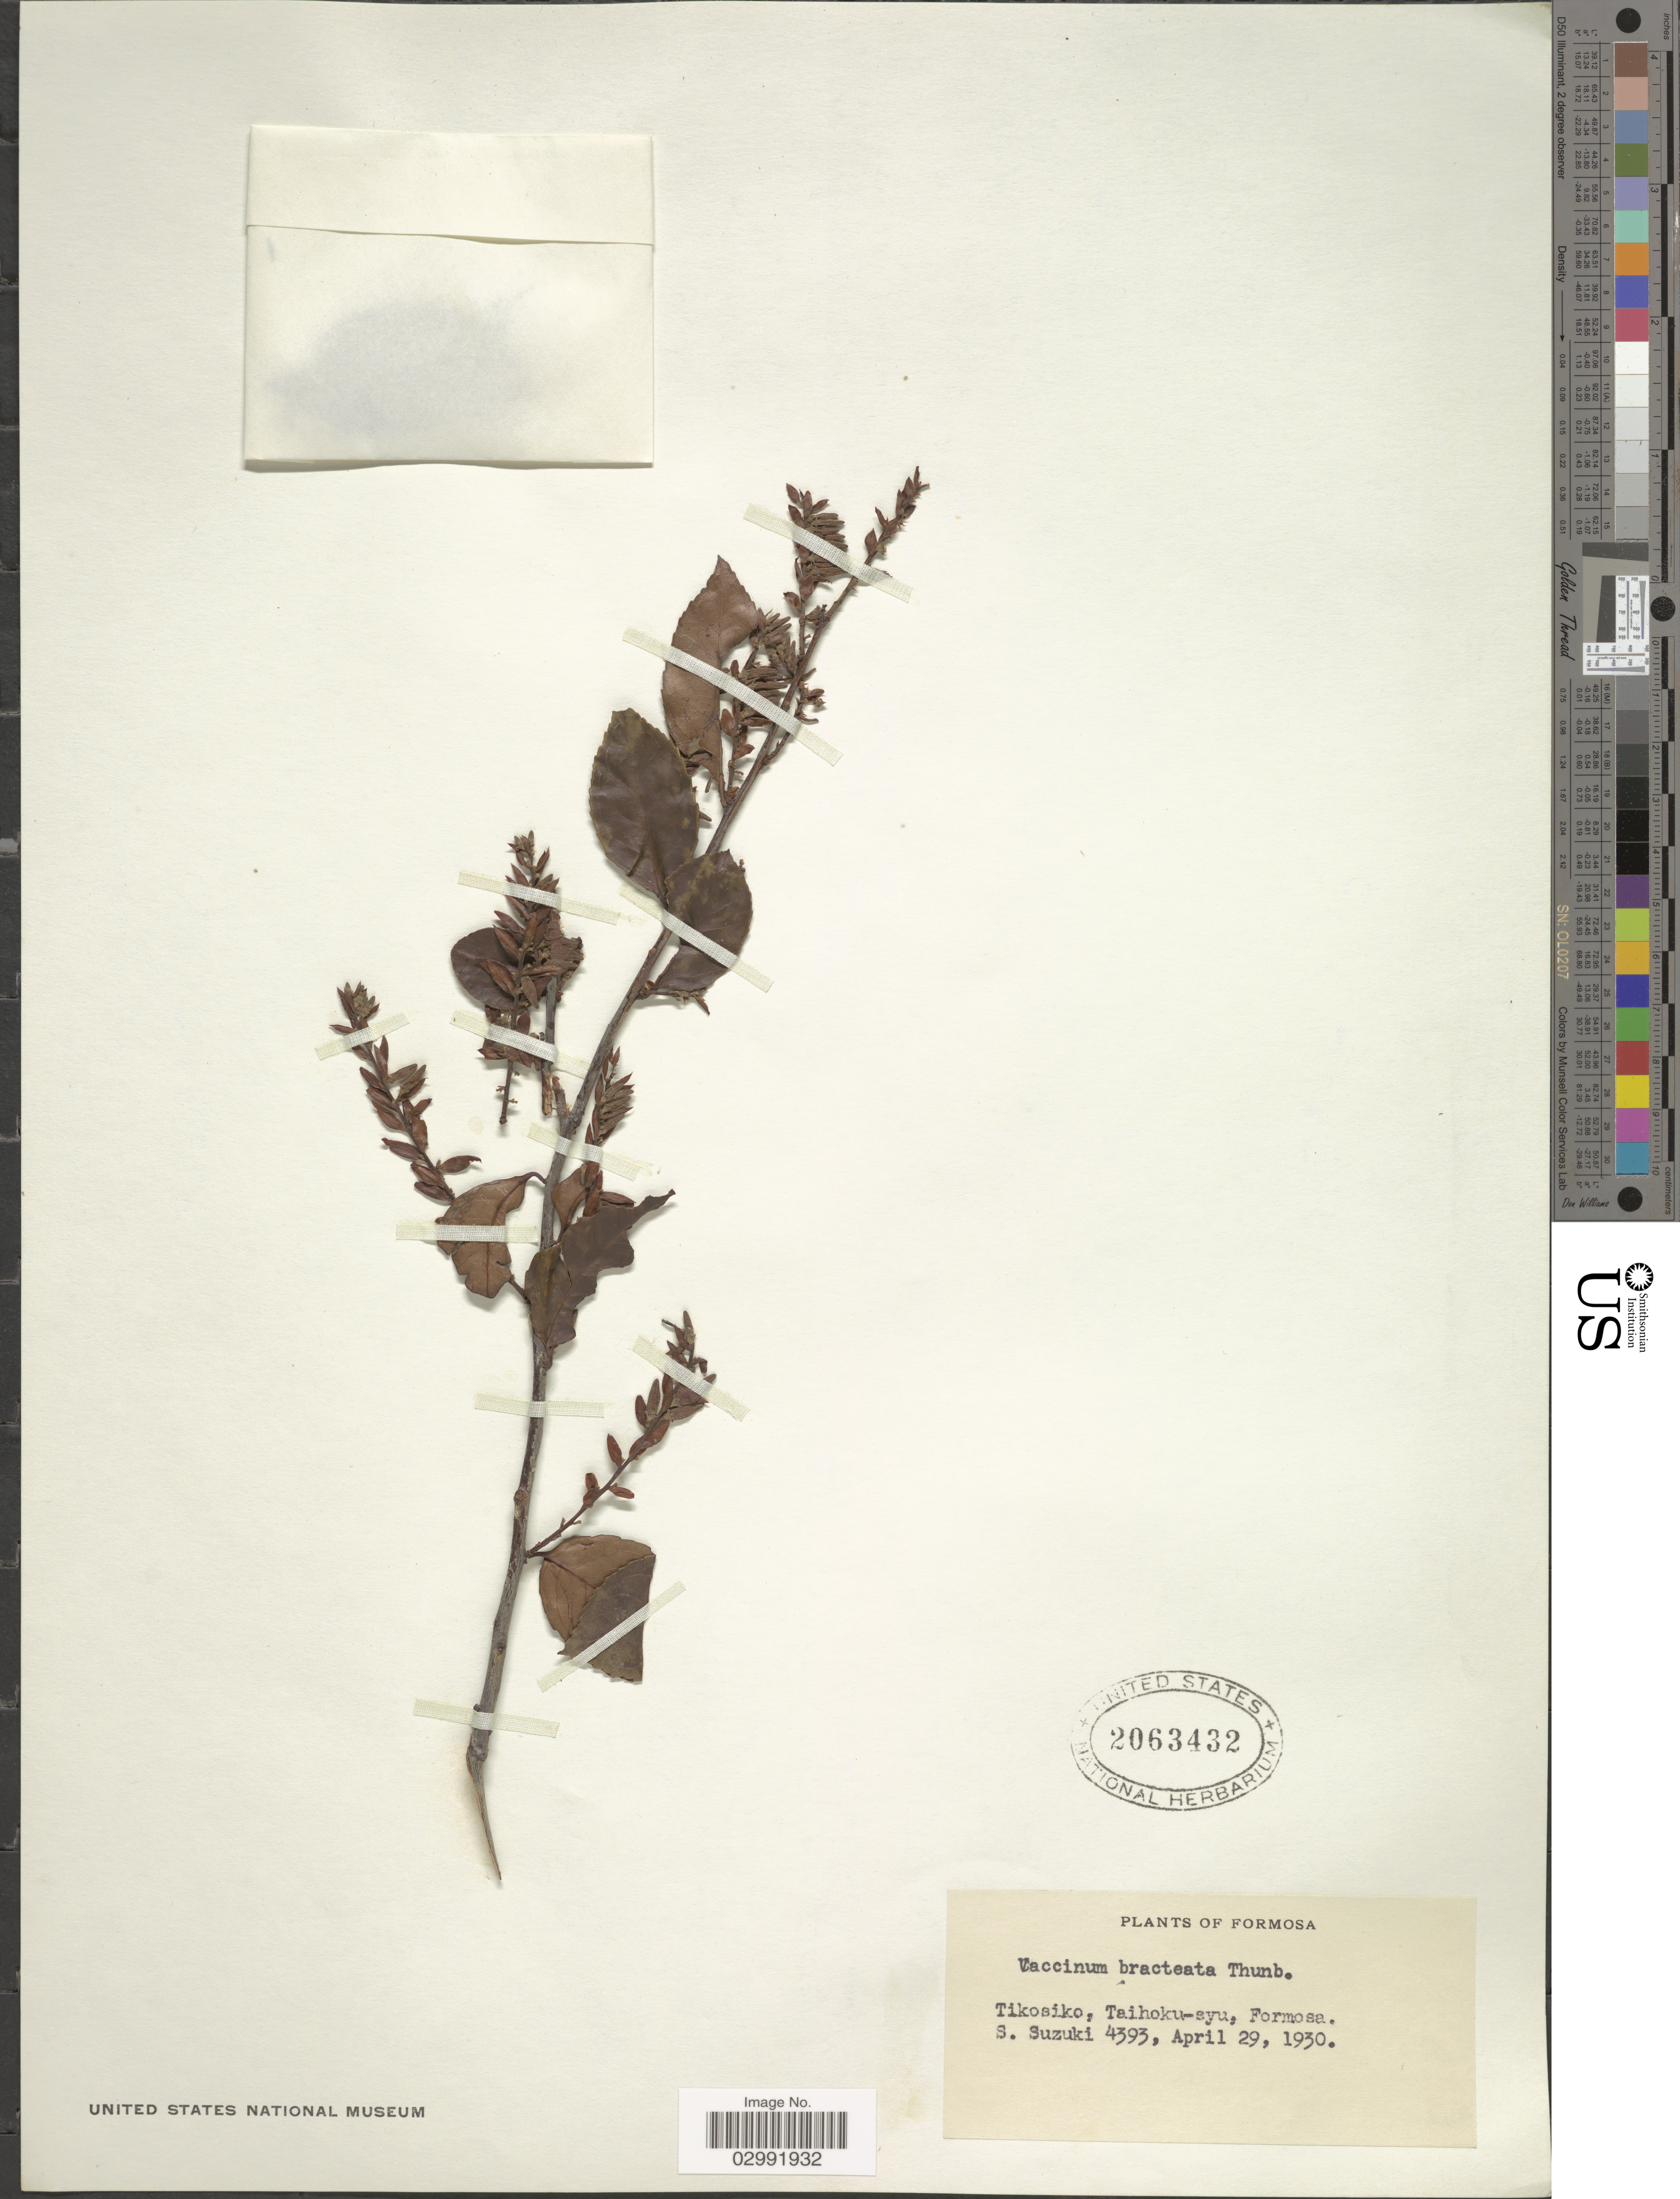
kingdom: Plantae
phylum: Tracheophyta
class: Magnoliopsida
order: Ericales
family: Ericaceae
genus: Vaccinium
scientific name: Vaccinium bracteatum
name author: Thunb.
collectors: S. Suzuki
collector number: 4393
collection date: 1930-04-29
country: Taiwan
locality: Tikosiko, Taihoku-syu, Formosa.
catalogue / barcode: US 2063432